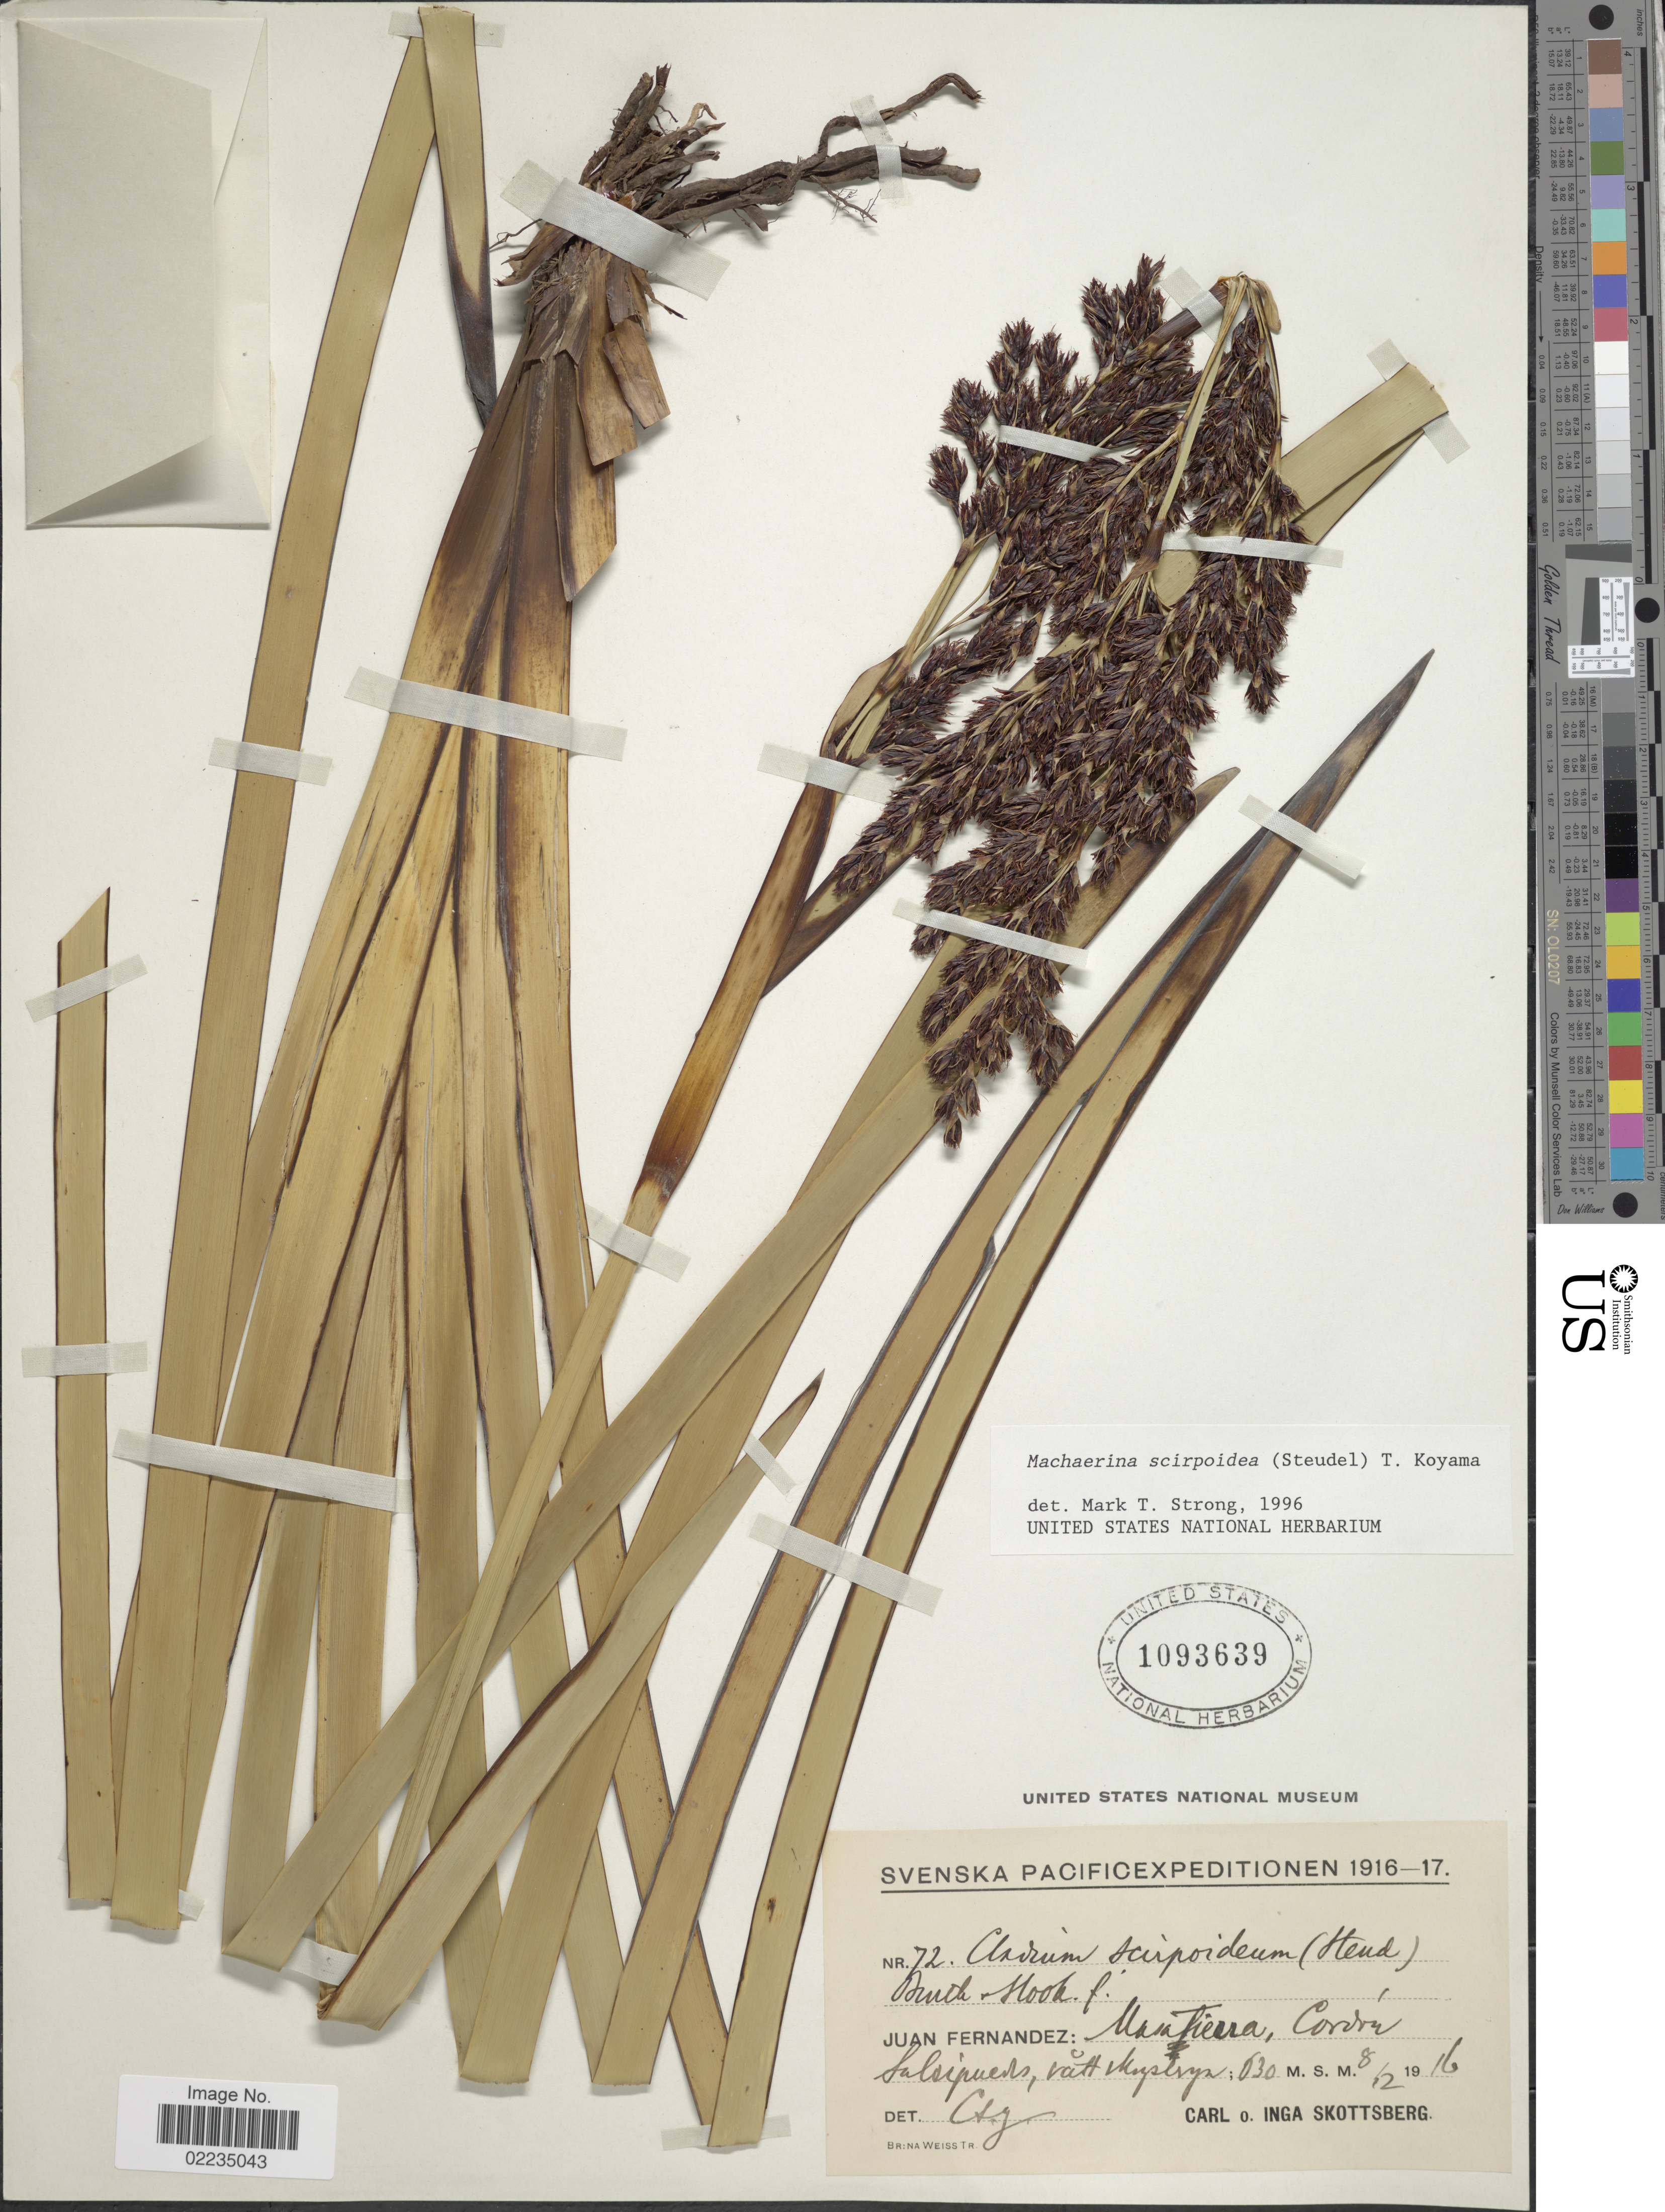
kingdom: Plantae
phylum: Tracheophyta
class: Liliopsida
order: Poales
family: Cyperaceae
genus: Machaerina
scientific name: Machaerina scirpoidea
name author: (Steud.) T. Koyama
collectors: C. Skottsberg & I. Skottsberg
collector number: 72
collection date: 1916-12-08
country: Chile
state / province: Valparaíso (V)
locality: Juan Fernandez: Masatierra, Cordon Salsipuedes.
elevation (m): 630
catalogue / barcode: US 1093639